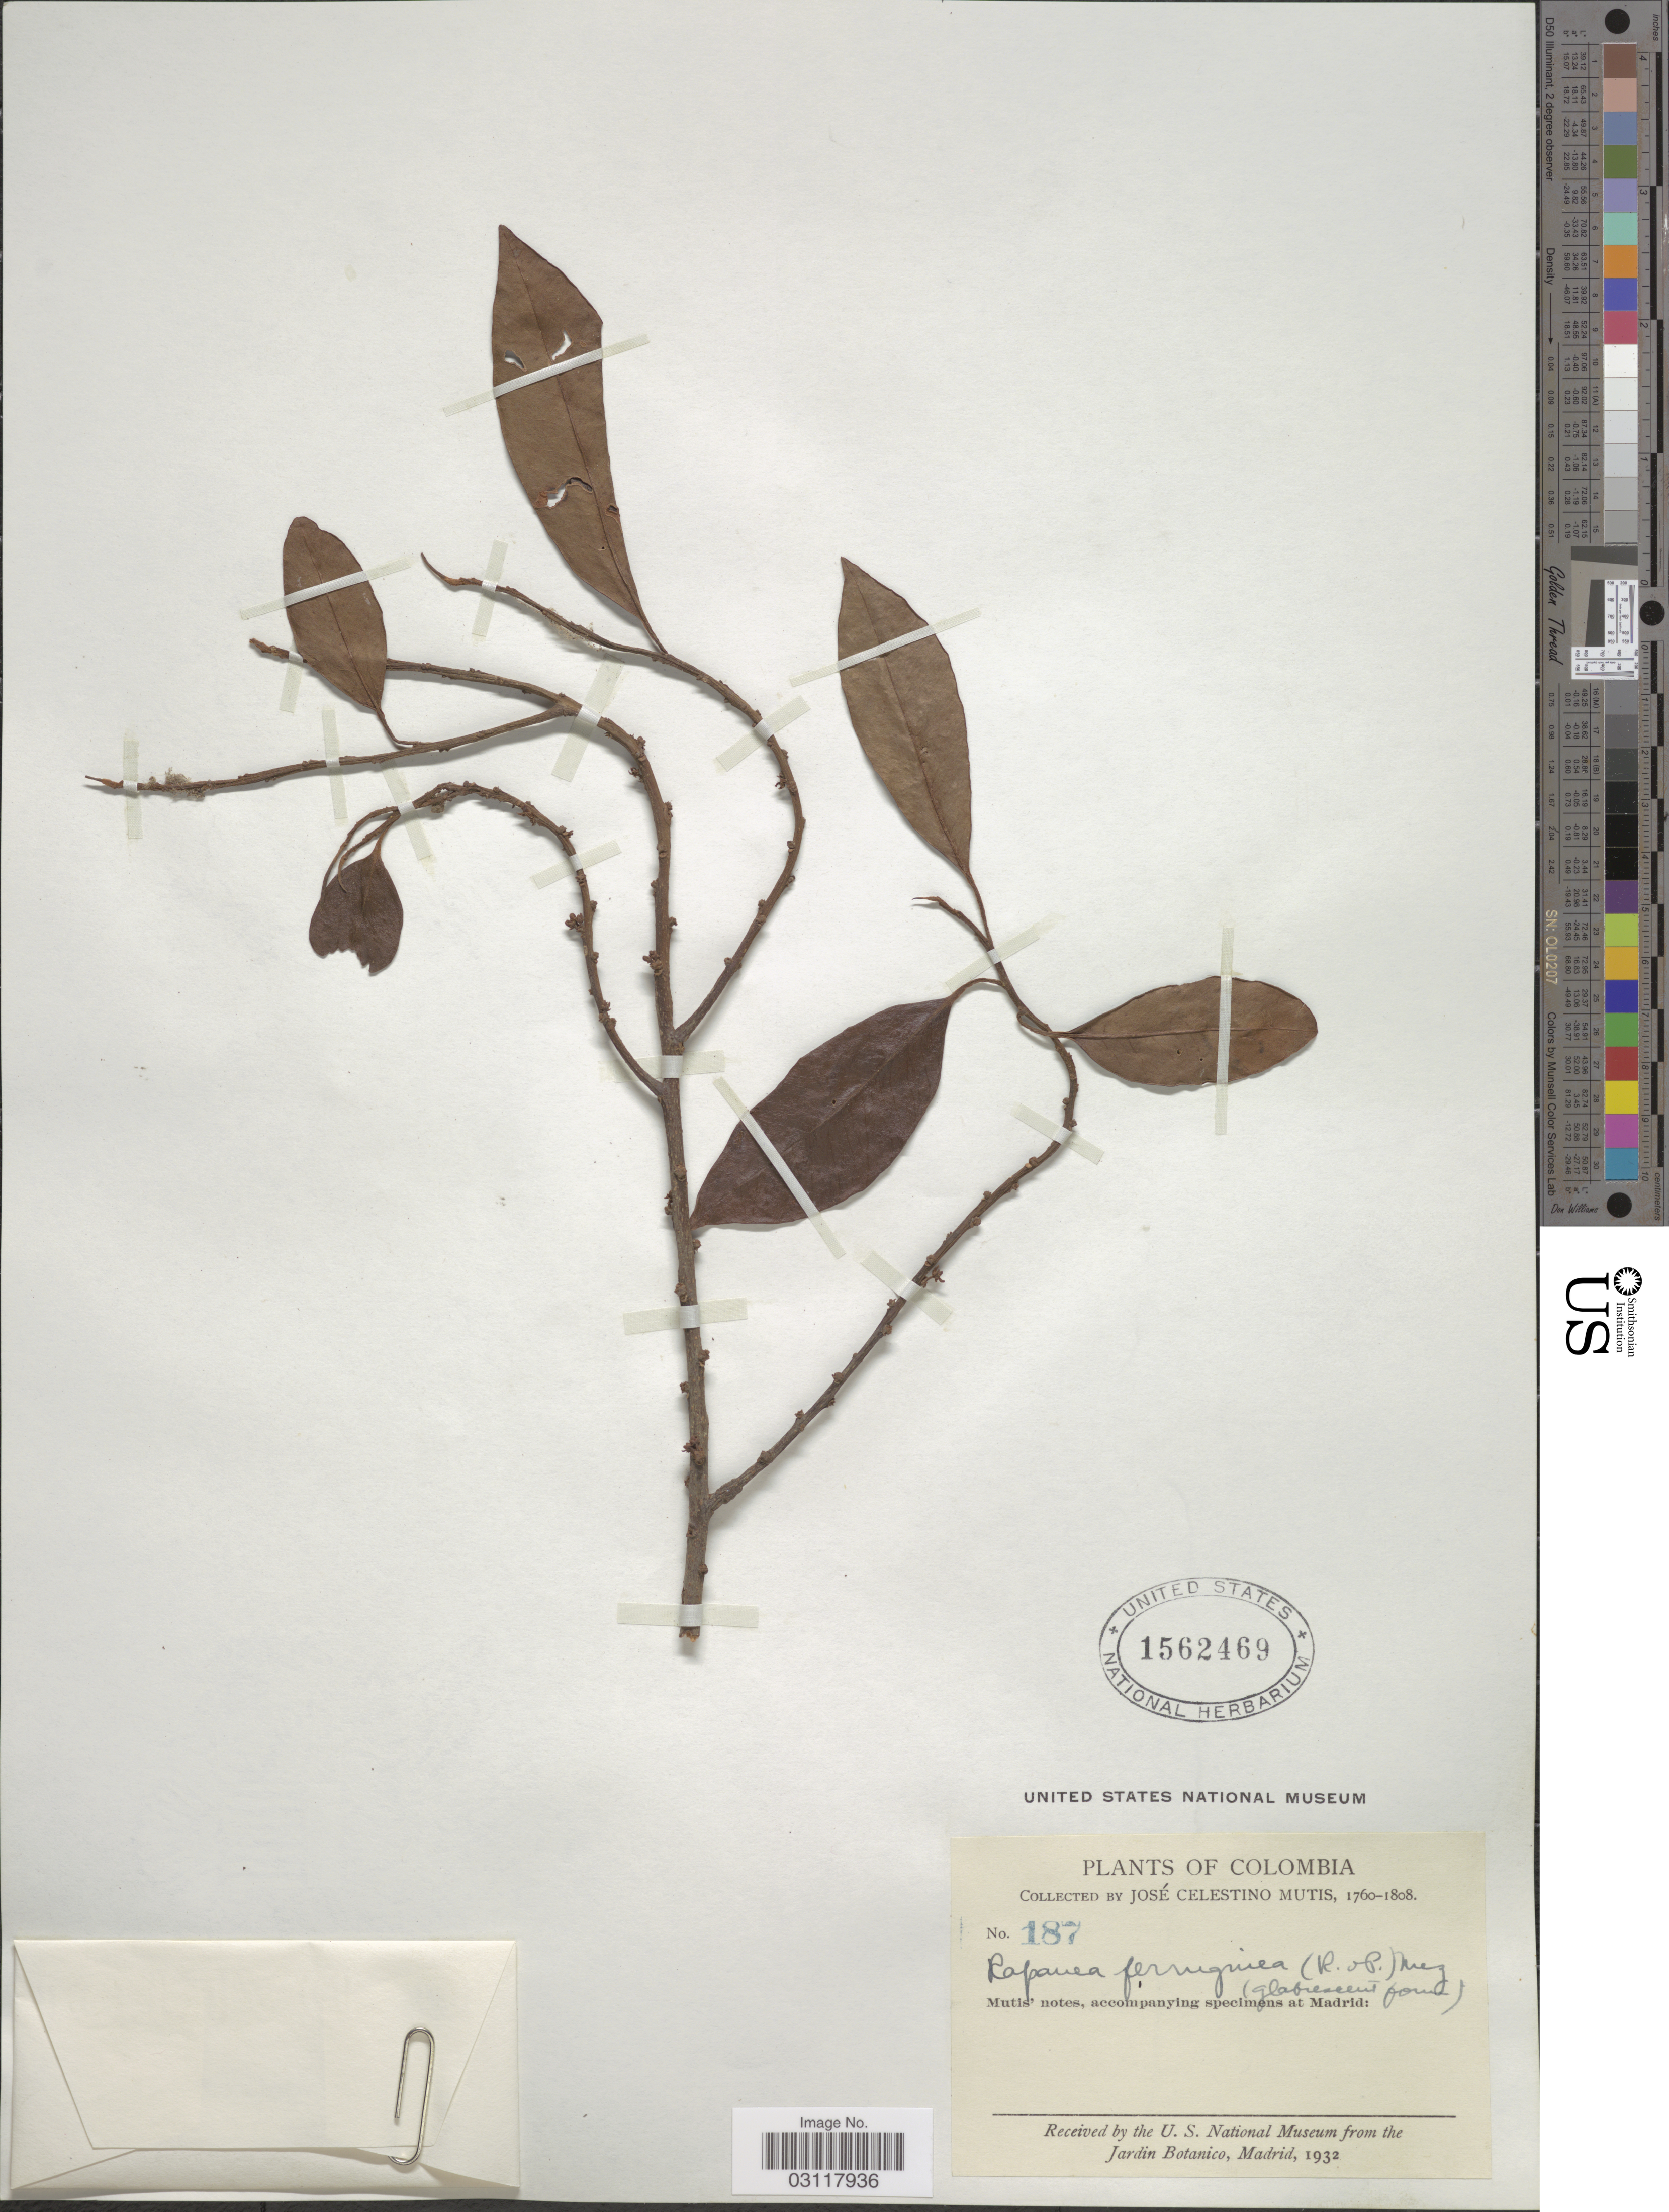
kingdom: Plantae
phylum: Tracheophyta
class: Magnoliopsida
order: Ericales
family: Primulaceae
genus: Rapanea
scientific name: Rapanea ferruginea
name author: (Ruiz & Pav.) Mez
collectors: J. C. B. Mutis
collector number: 187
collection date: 1760/1808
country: Colombia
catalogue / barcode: US 1562469